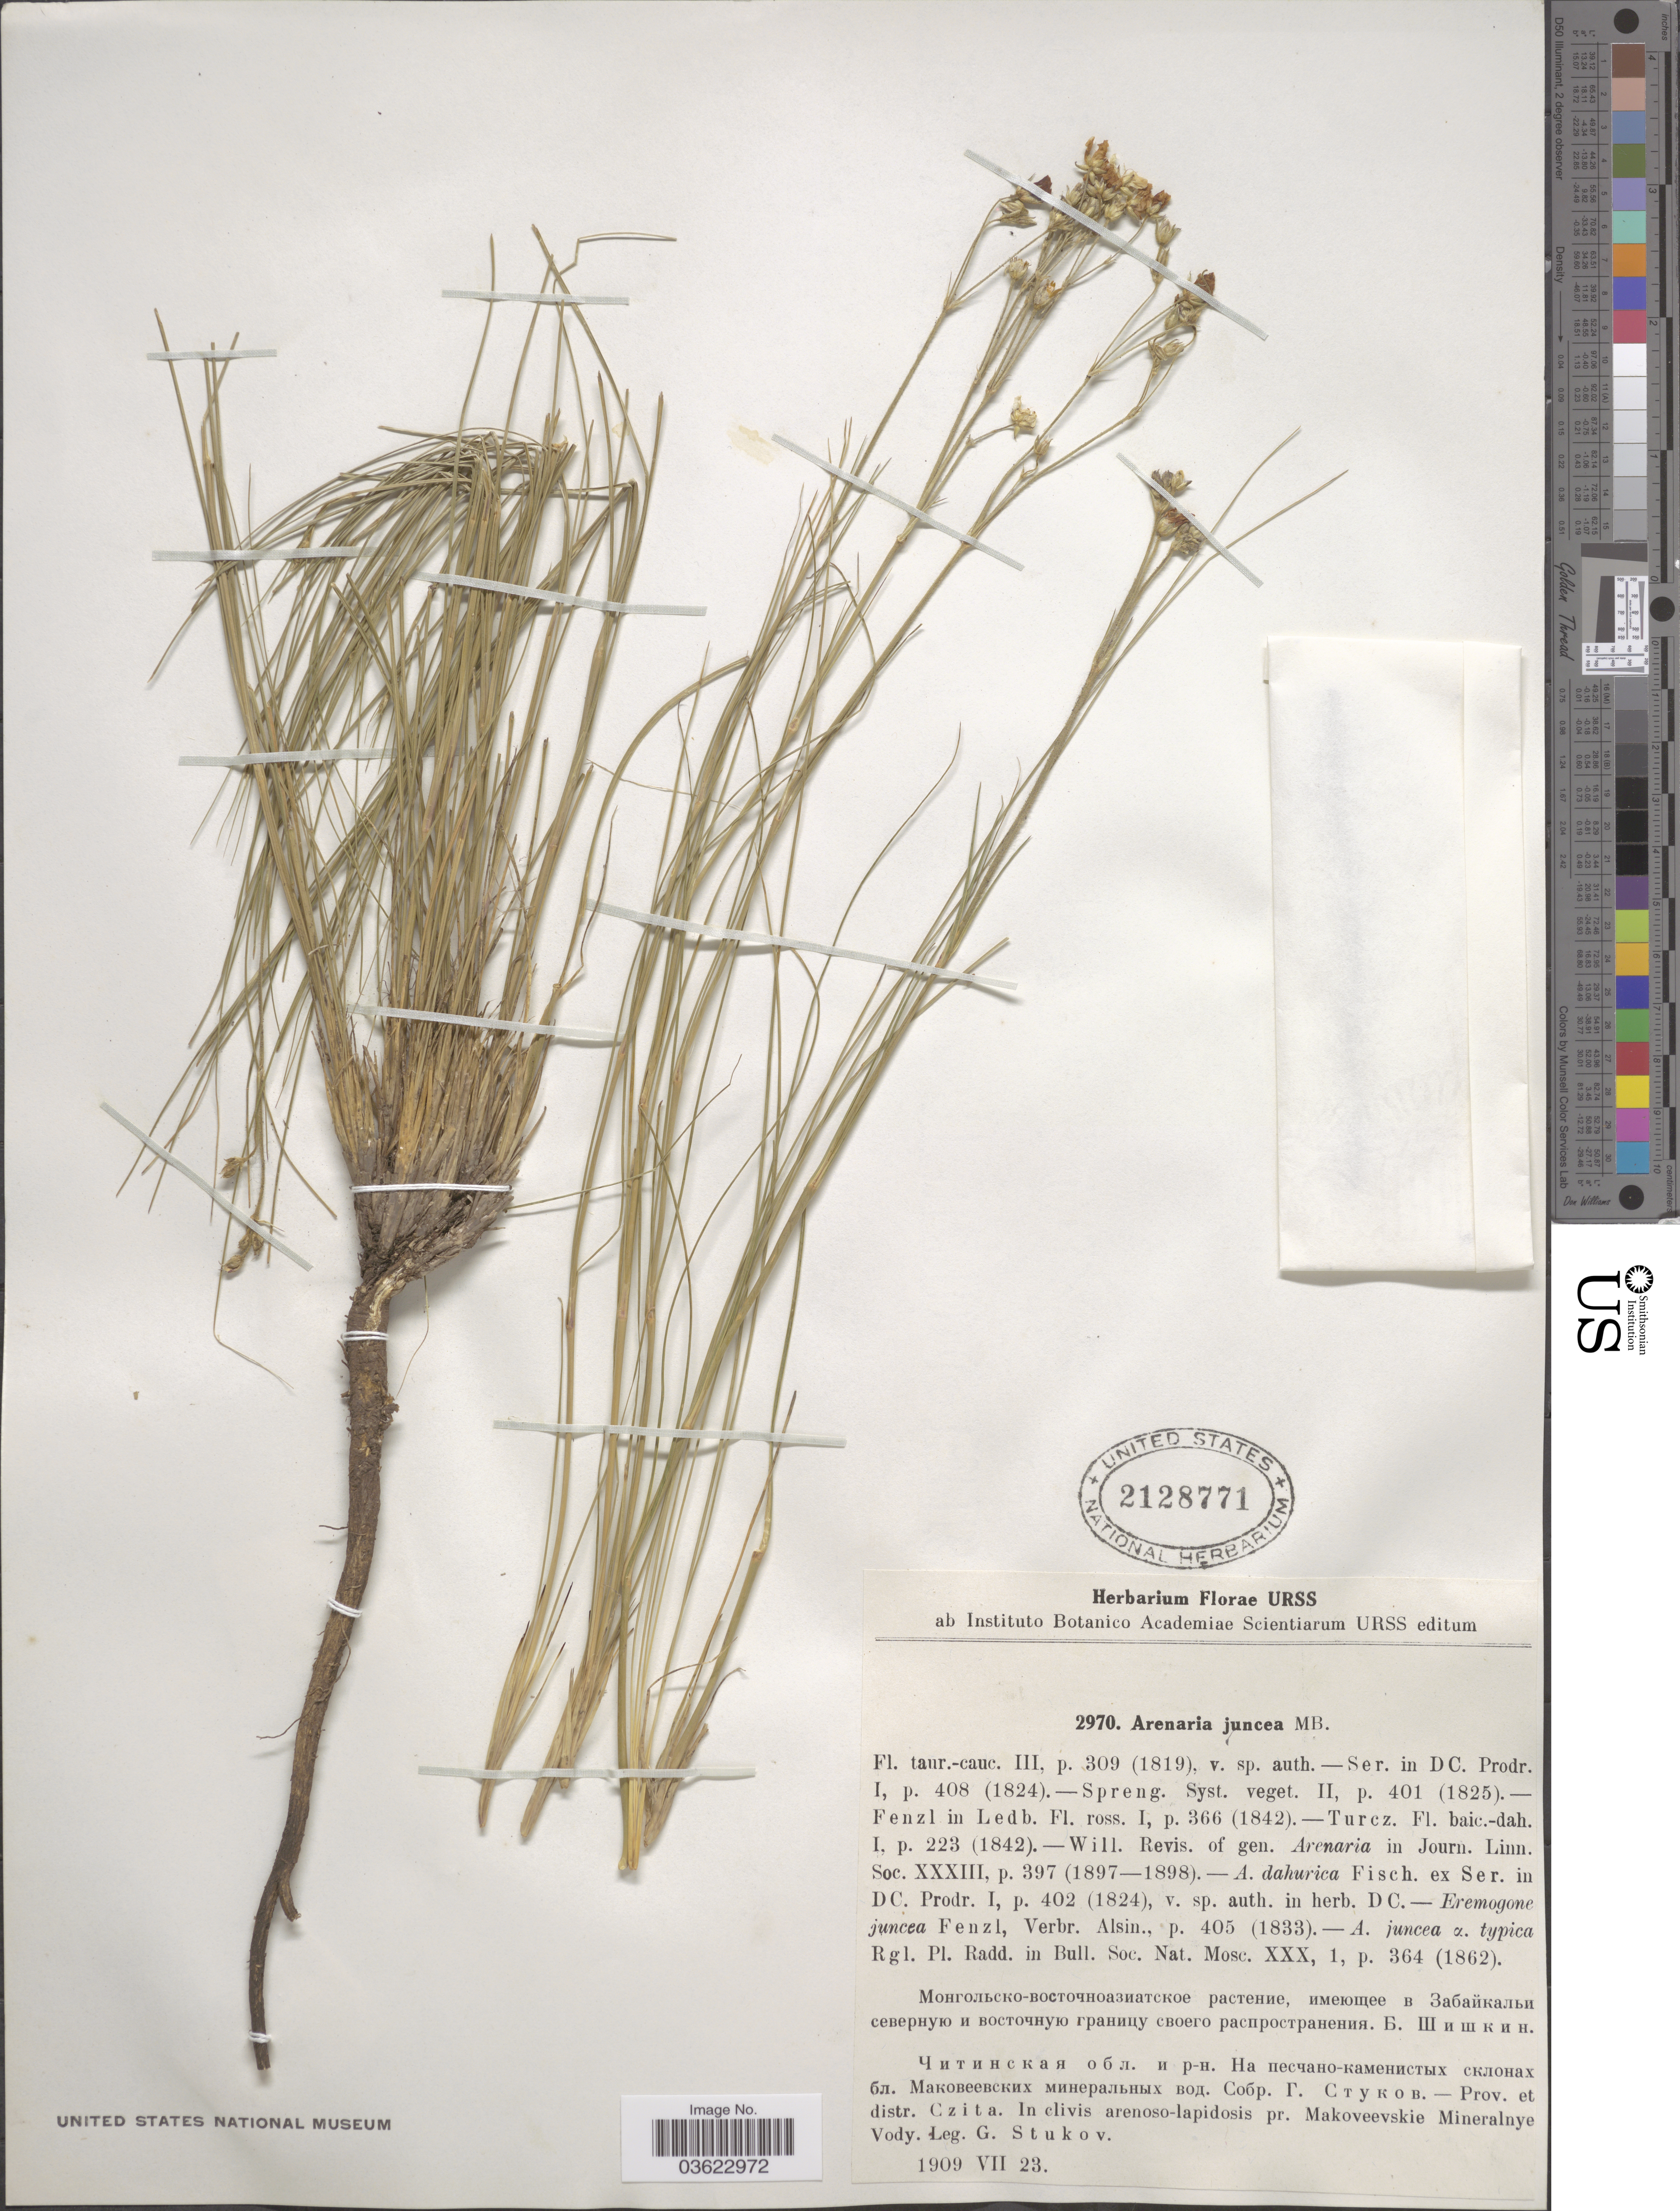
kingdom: Plantae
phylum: Tracheophyta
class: Magnoliopsida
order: Caryophyllales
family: Caryophyllaceae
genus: Eremogone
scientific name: Eremogone juncea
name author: (M. Bieb.) Fenzl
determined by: U.S. National Herbarium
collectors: G. Stukov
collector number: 2970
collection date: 1909-07-23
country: Russian Federation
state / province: Zabaykalsky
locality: Prov. et distr. Czita. In clivis arenoso-lapidosis pr. Makoveevskie Mineralnye Vody.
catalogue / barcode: US 2128771